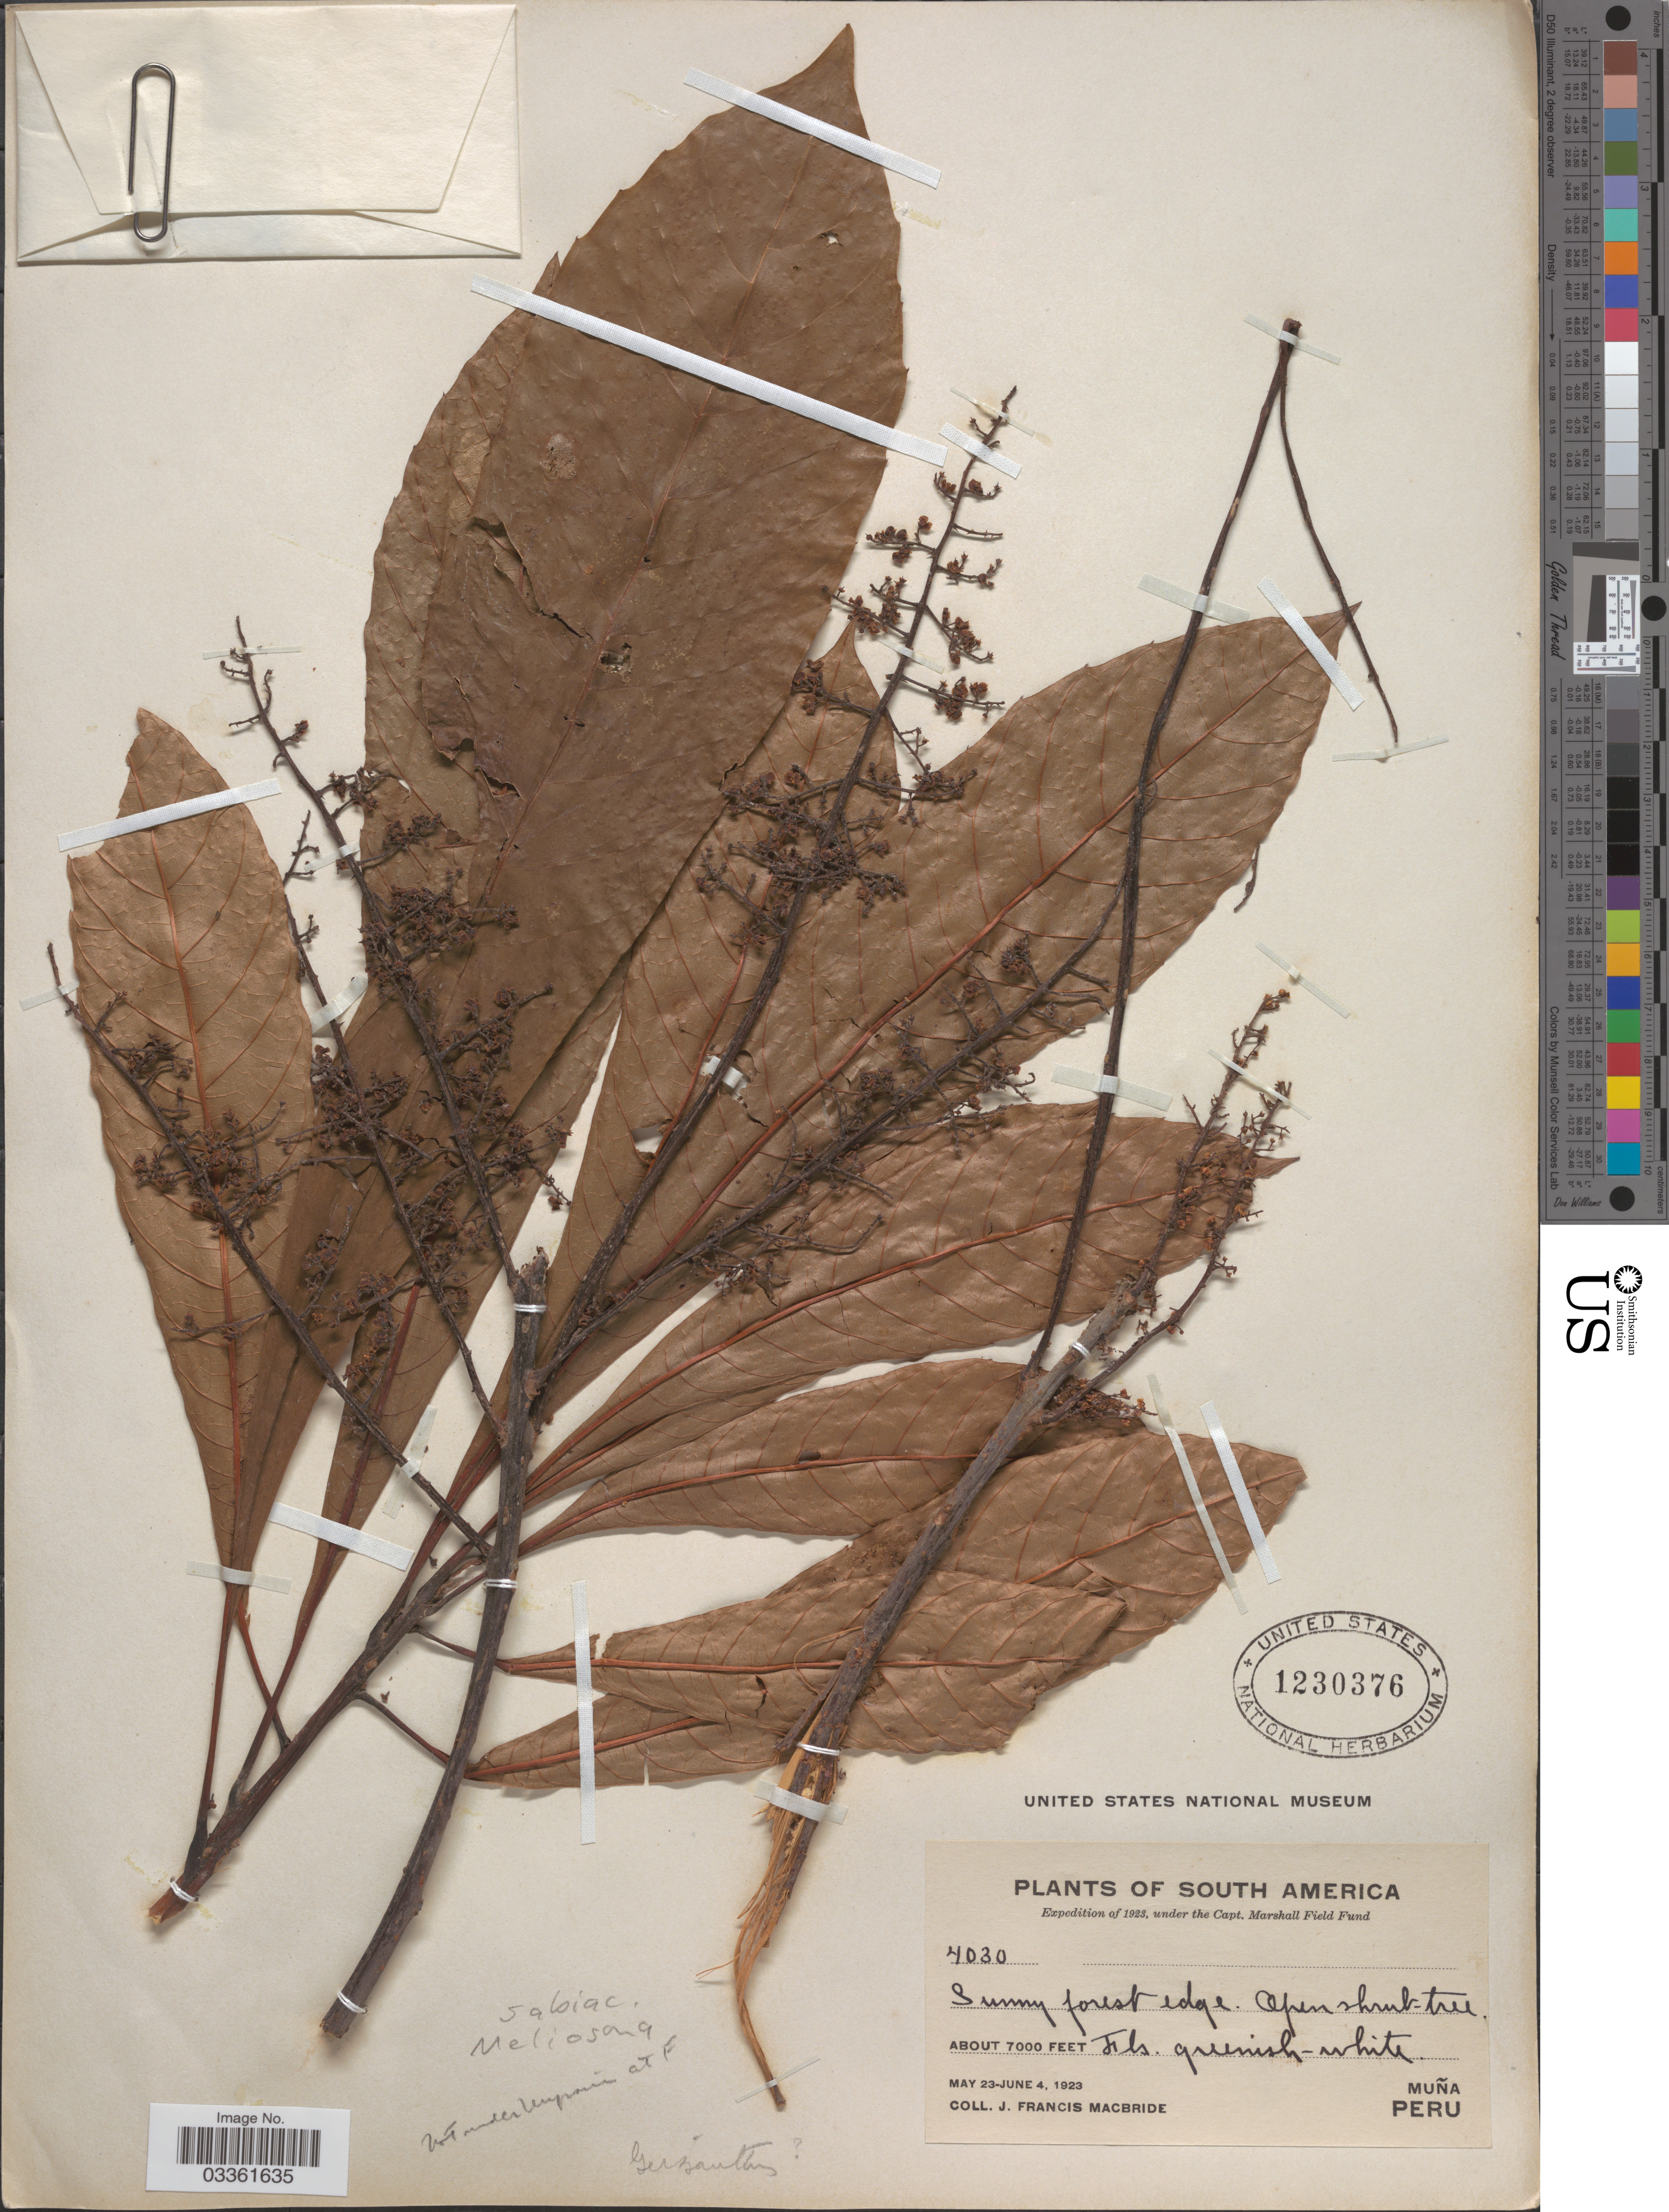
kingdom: Plantae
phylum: Tracheophyta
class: Magnoliopsida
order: Proteales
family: Sabiaceae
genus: Meliosma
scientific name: Meliosma sp.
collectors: J. F. Macbride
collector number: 4030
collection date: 1923-05-23/1923-06-04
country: Peru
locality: Muña.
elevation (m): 2134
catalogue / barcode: US 1230376